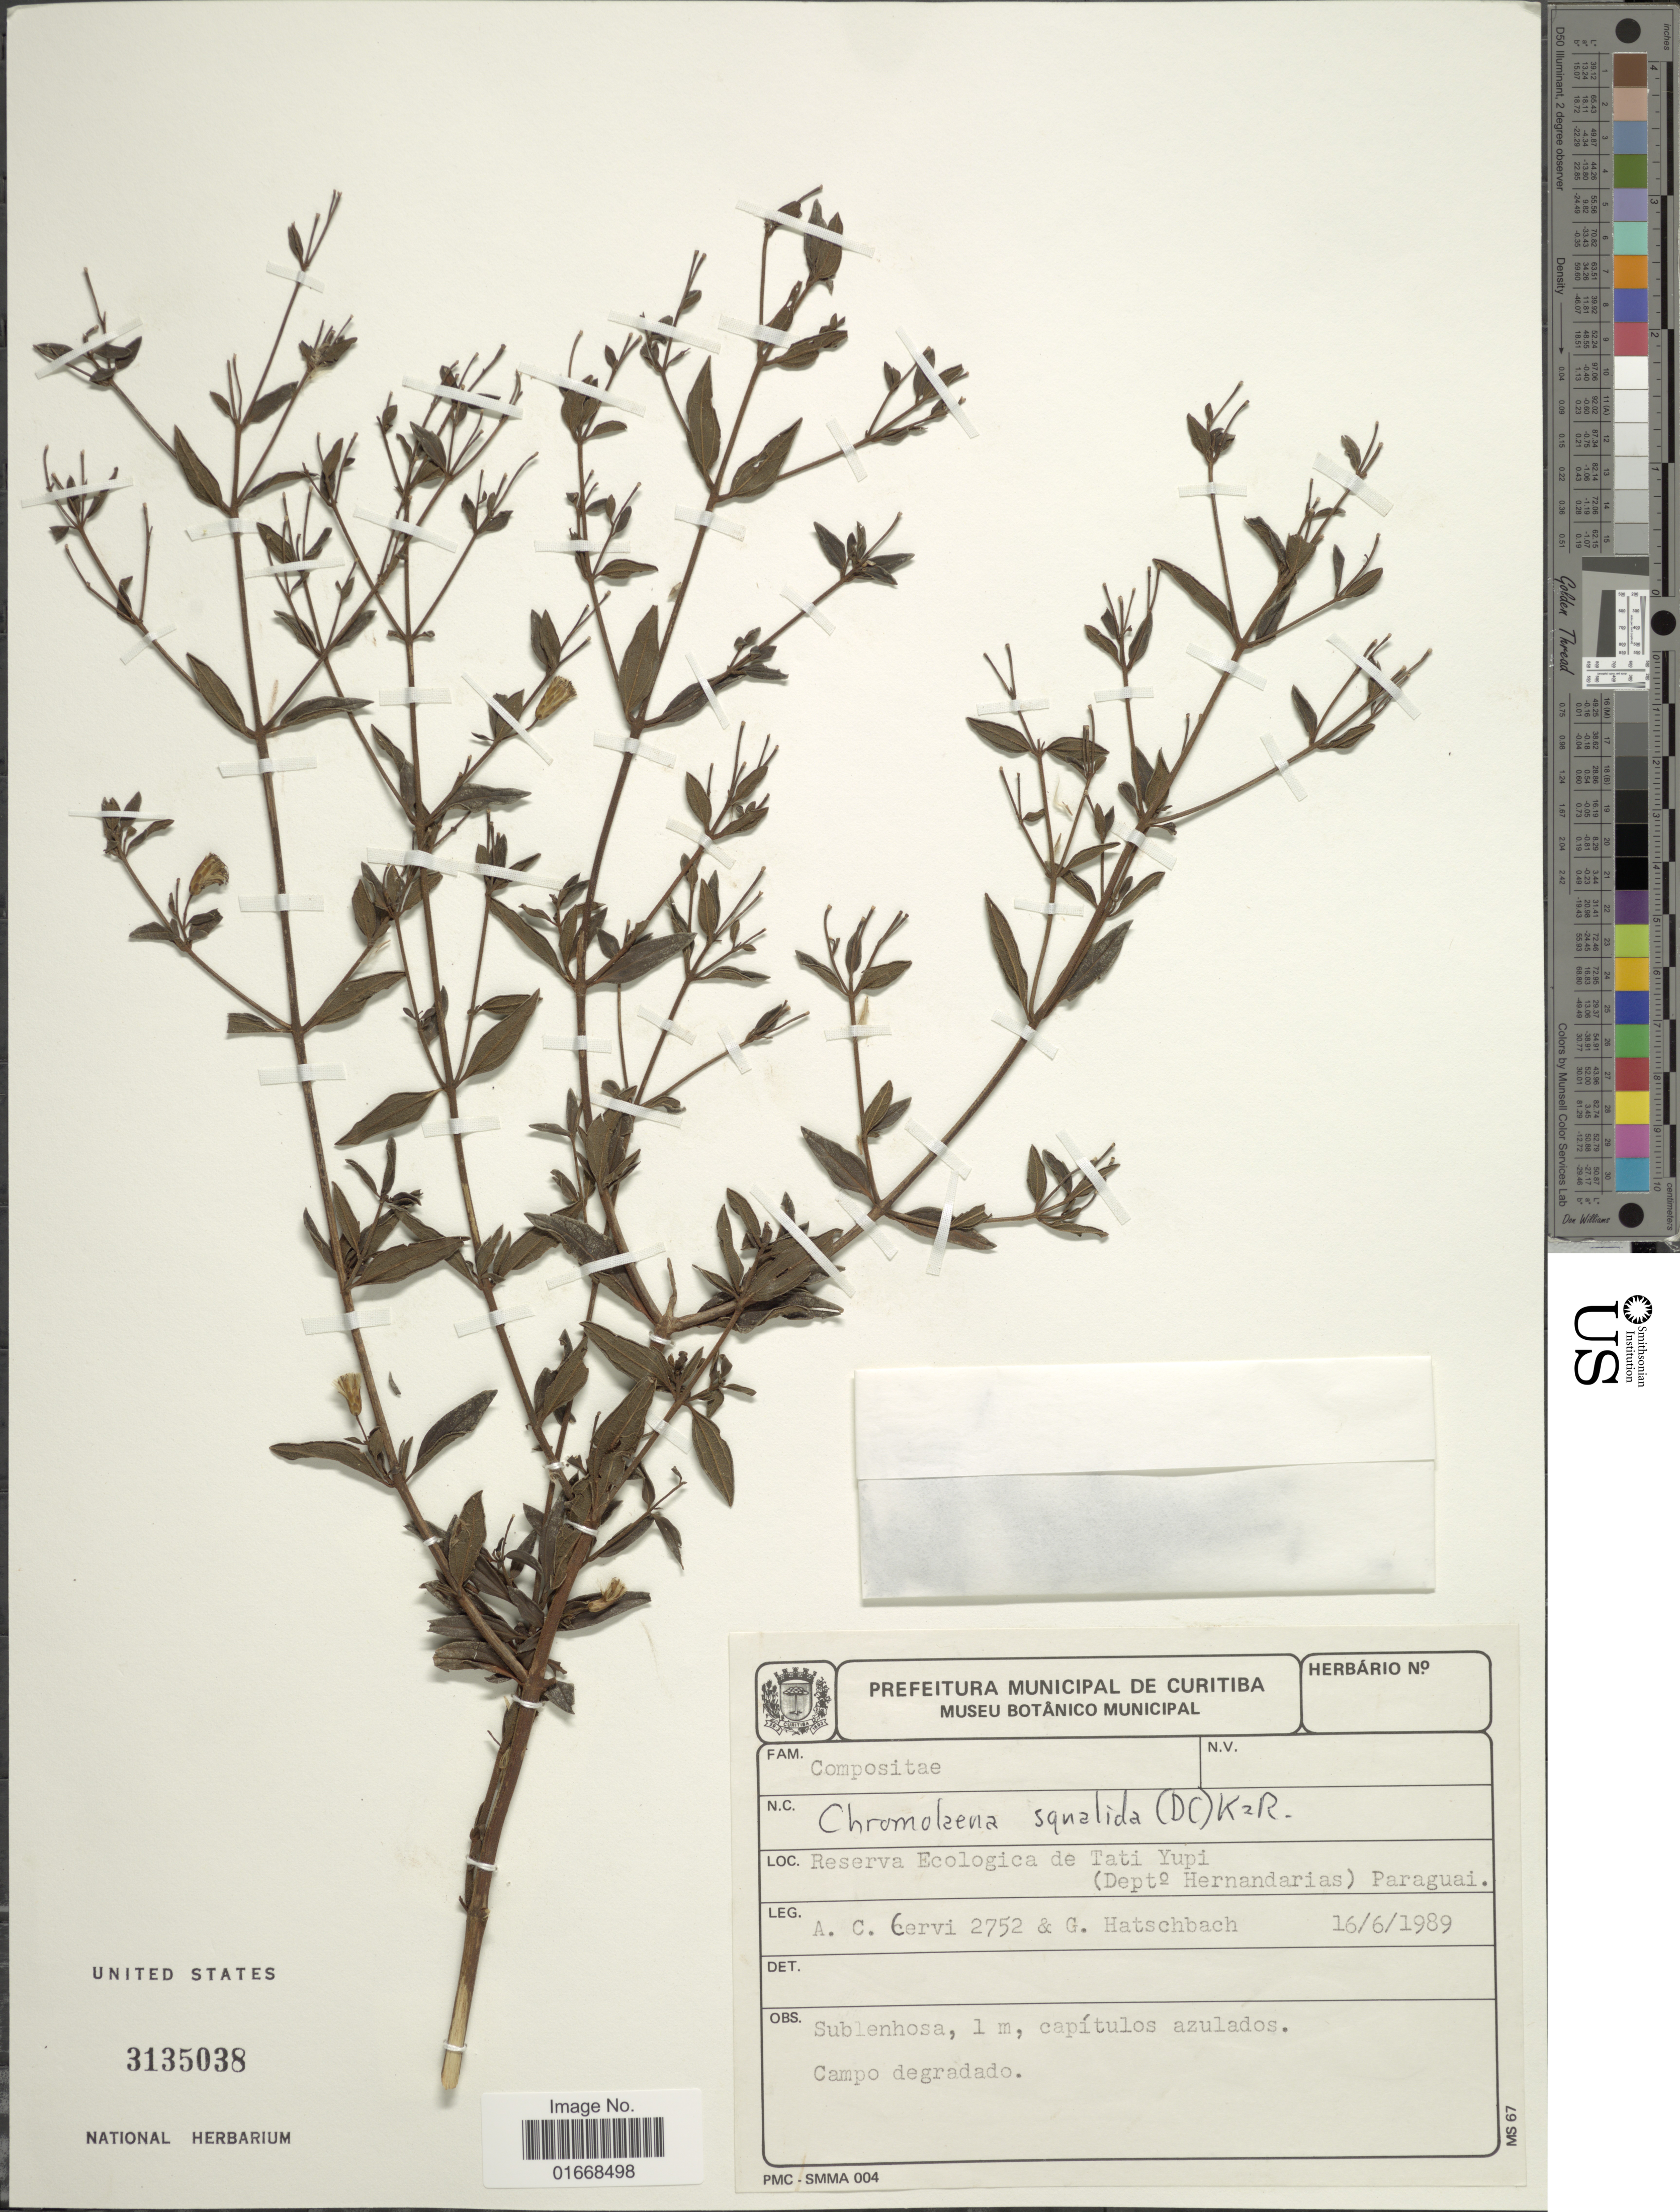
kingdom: Plantae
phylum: Tracheophyta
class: Magnoliopsida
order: Asterales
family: Asteraceae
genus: Chromolaena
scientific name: Chromolaena squalida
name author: (DC.) R.M. King & H. Rob.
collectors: A. C. Cervi & G. Hatschbach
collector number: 2752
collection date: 1989-06-16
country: Peru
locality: Reserva Ecologica de Tati Yupi (Depto. Hernandarias) Paraguai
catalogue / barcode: US 3135038